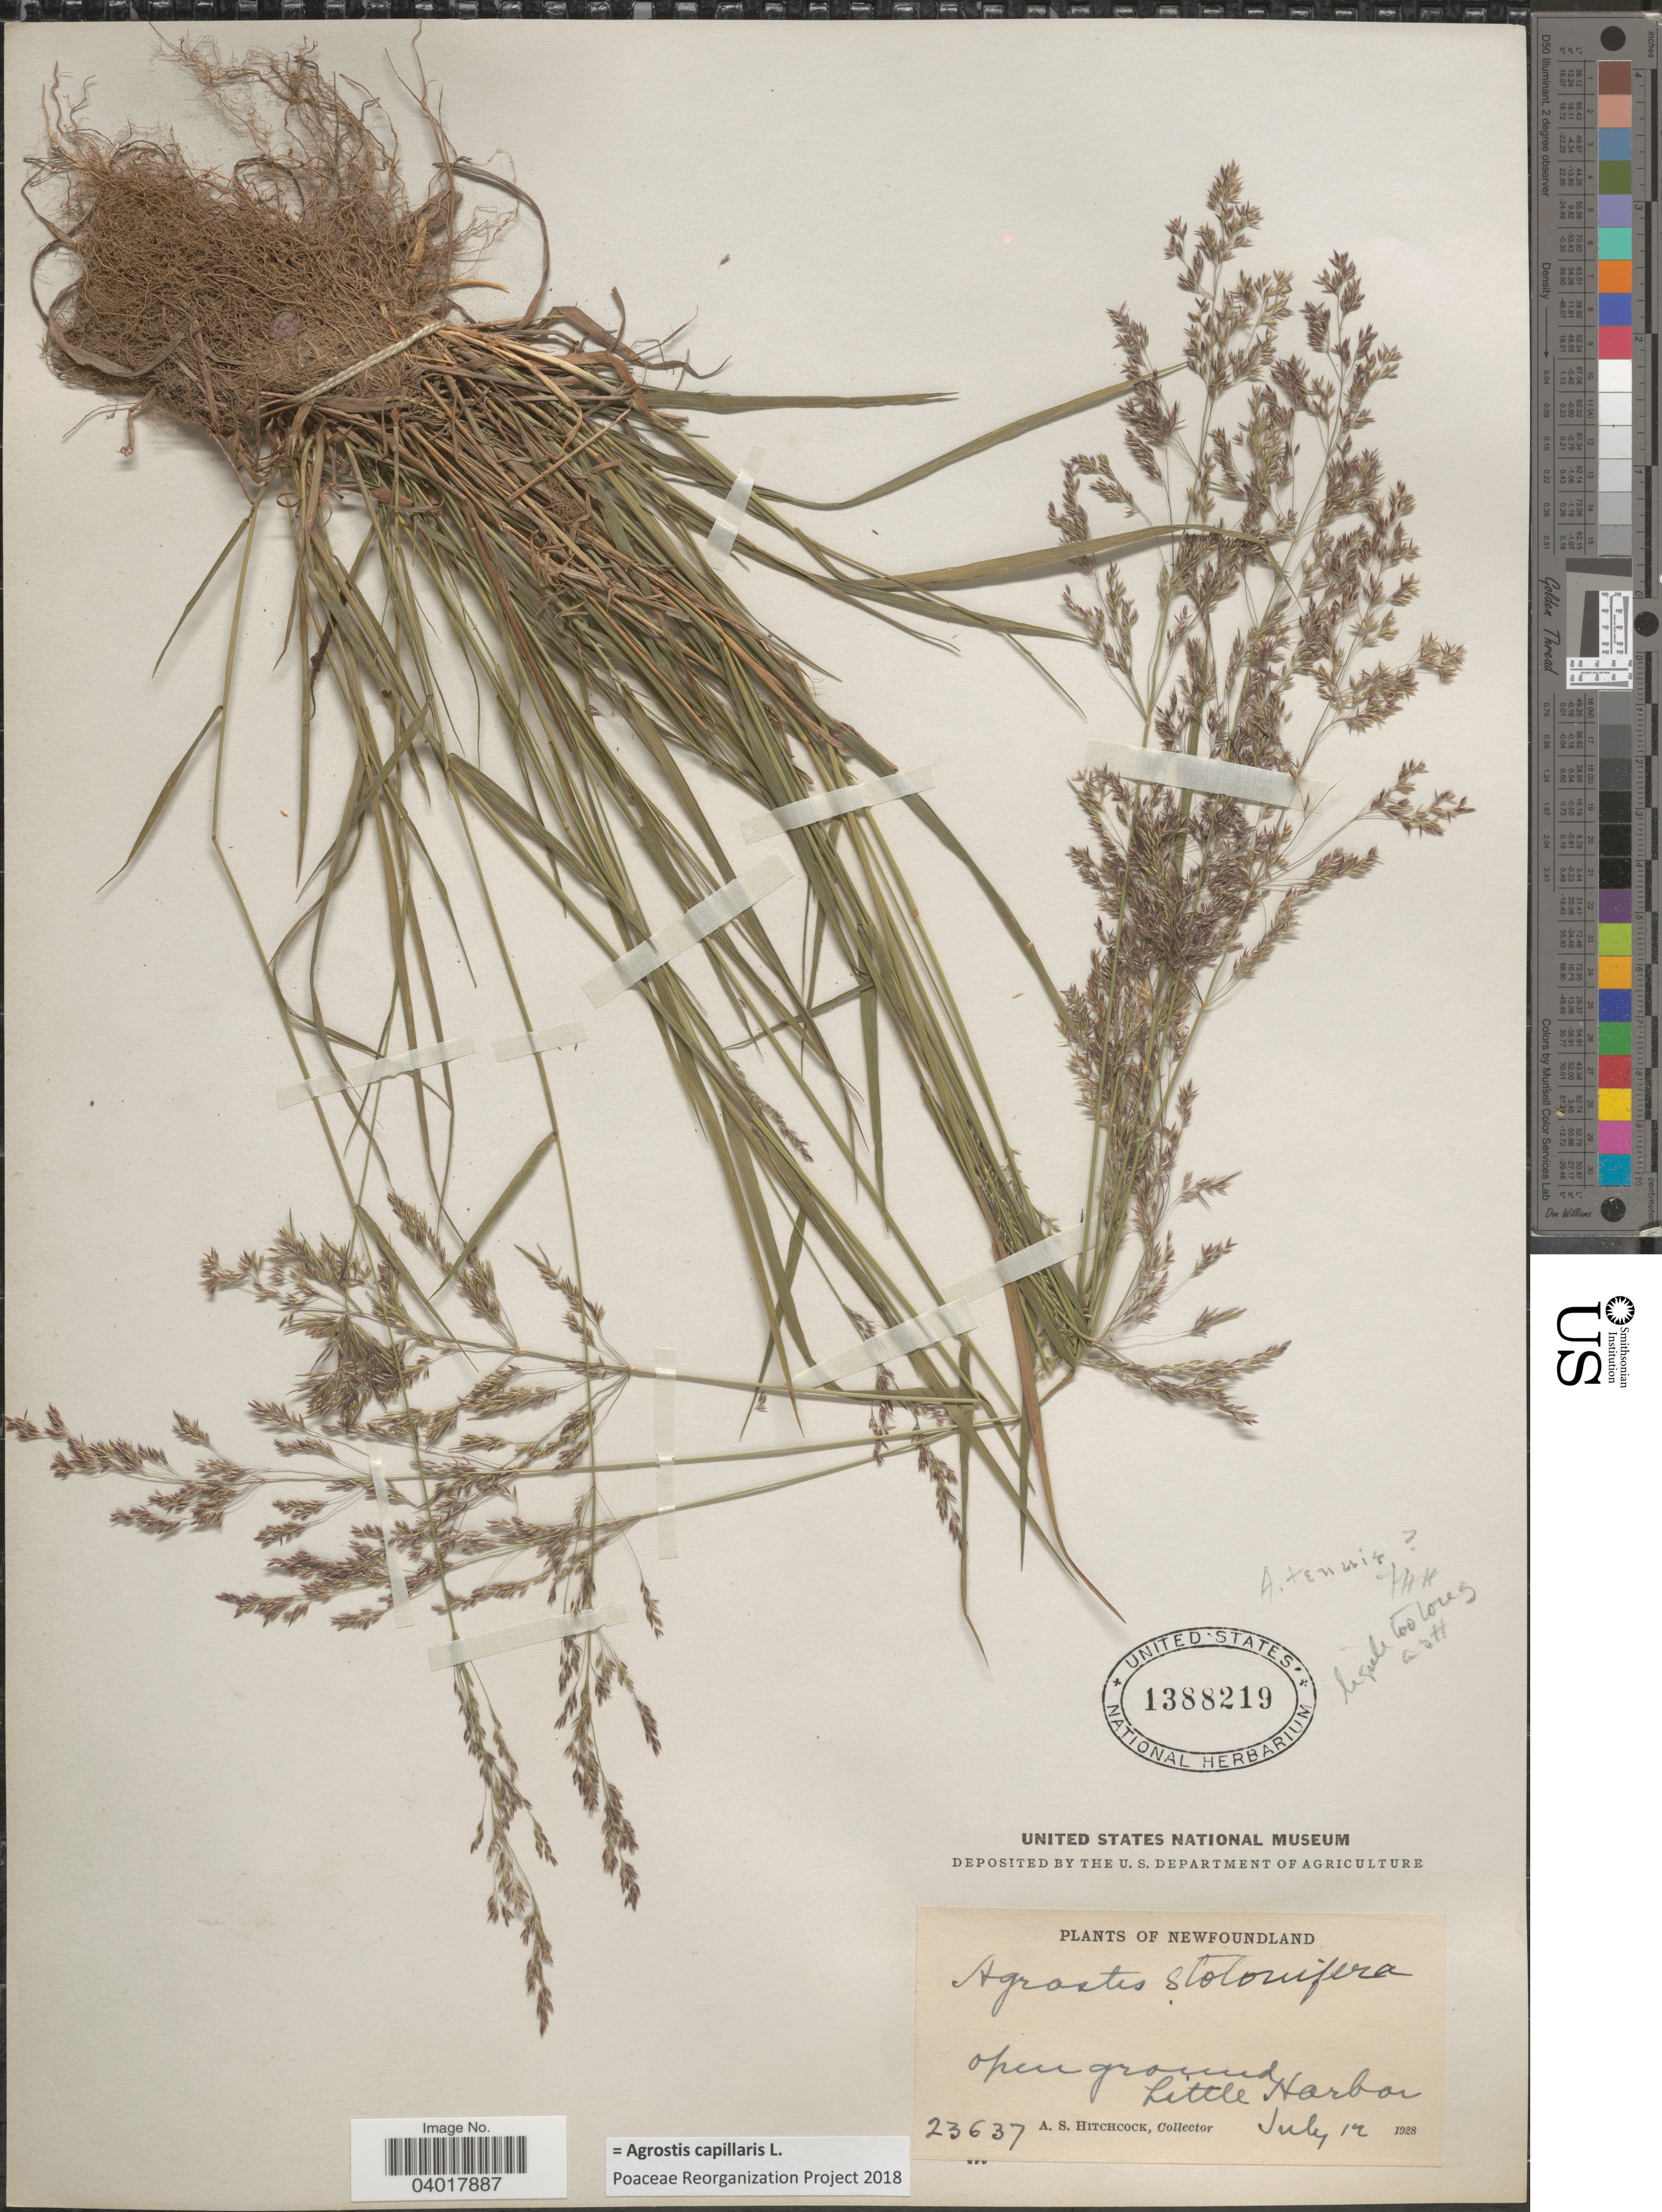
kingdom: Plantae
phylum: Tracheophyta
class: Liliopsida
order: Poales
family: Poaceae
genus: Agrostis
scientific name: Agrostis capillaris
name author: L.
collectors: A. S. Hitchcock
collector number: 23637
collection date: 1928-07-12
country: Canada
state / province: Newfoundland and Labrador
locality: Little Harbor.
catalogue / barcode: US 1388219